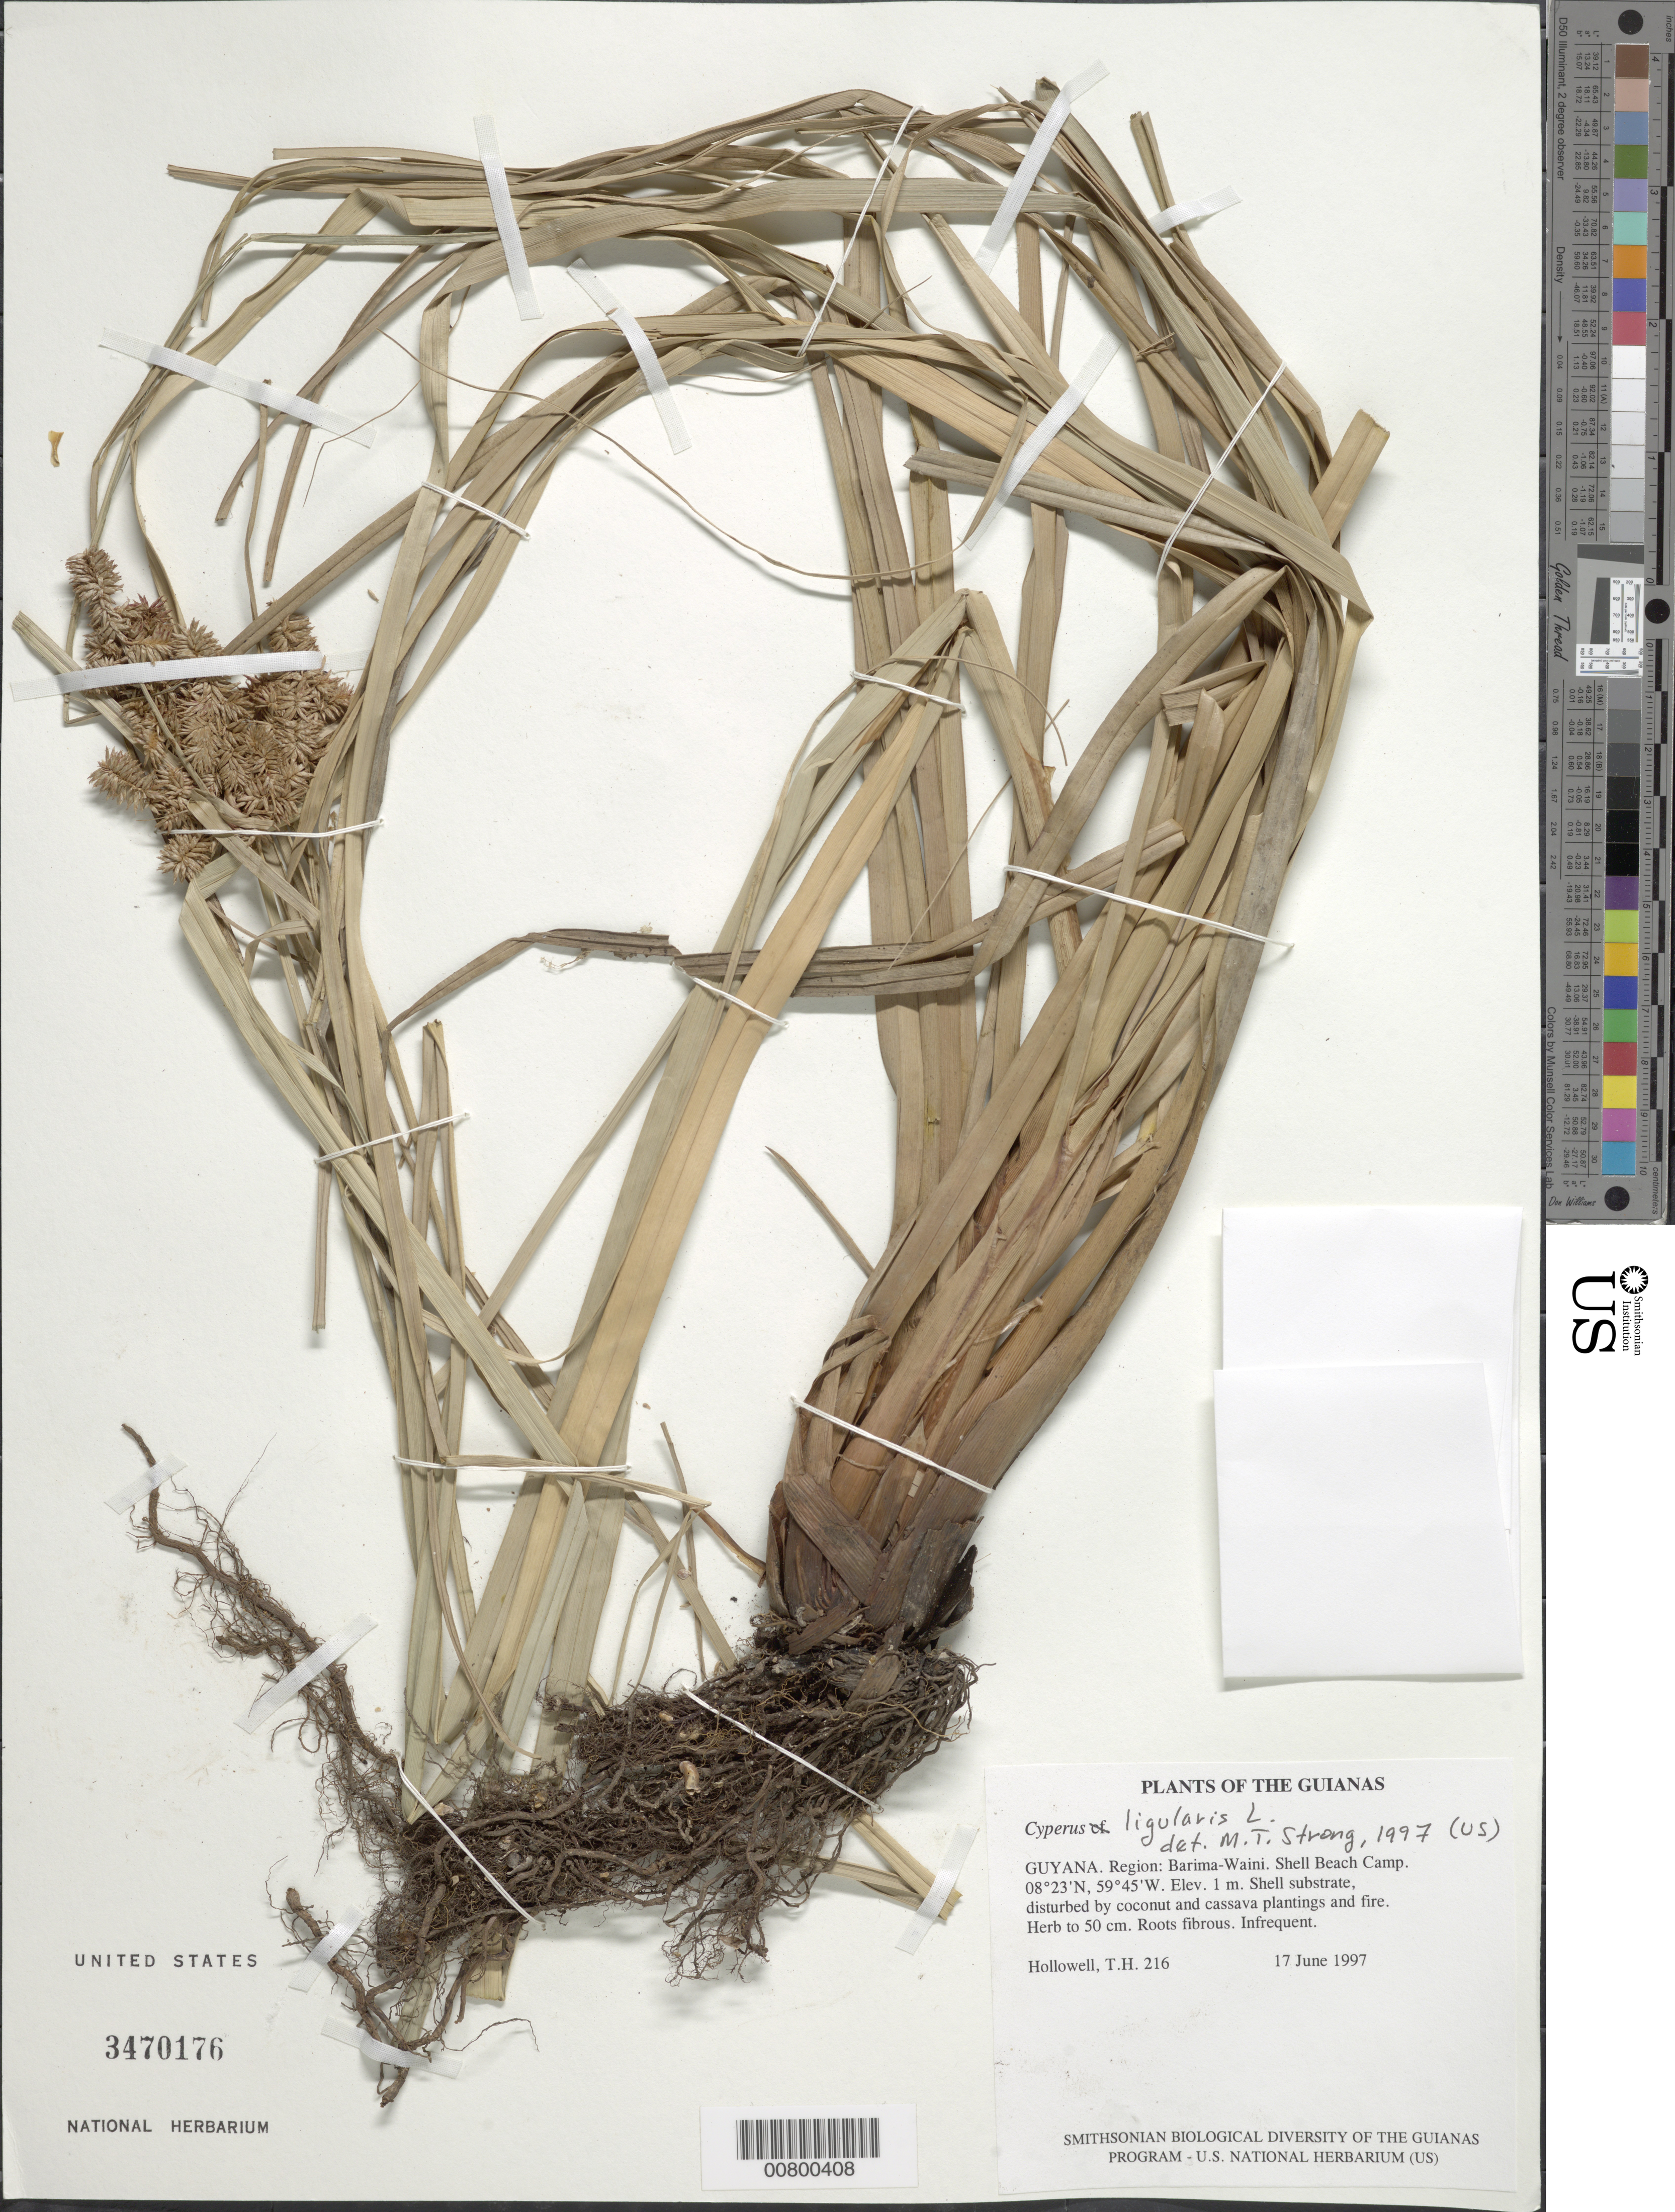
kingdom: Plantae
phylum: Tracheophyta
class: Liliopsida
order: Poales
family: Cyperaceae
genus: Cyperus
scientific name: Cyperus ligularis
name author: L.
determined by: Strong, M. T., (US), Smithsonian Institution - National Museum of Natural History (UNITED STATES)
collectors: T. Hollowell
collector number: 216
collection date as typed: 17 June 1997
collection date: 1997-06-17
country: Guyana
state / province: Barima-Waini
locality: Shell Beach Camp, about 5 mi. south of Waini Point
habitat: Shell substrate, disturbed by coconut and cassava plantings and fire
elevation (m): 1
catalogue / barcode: US 3470176